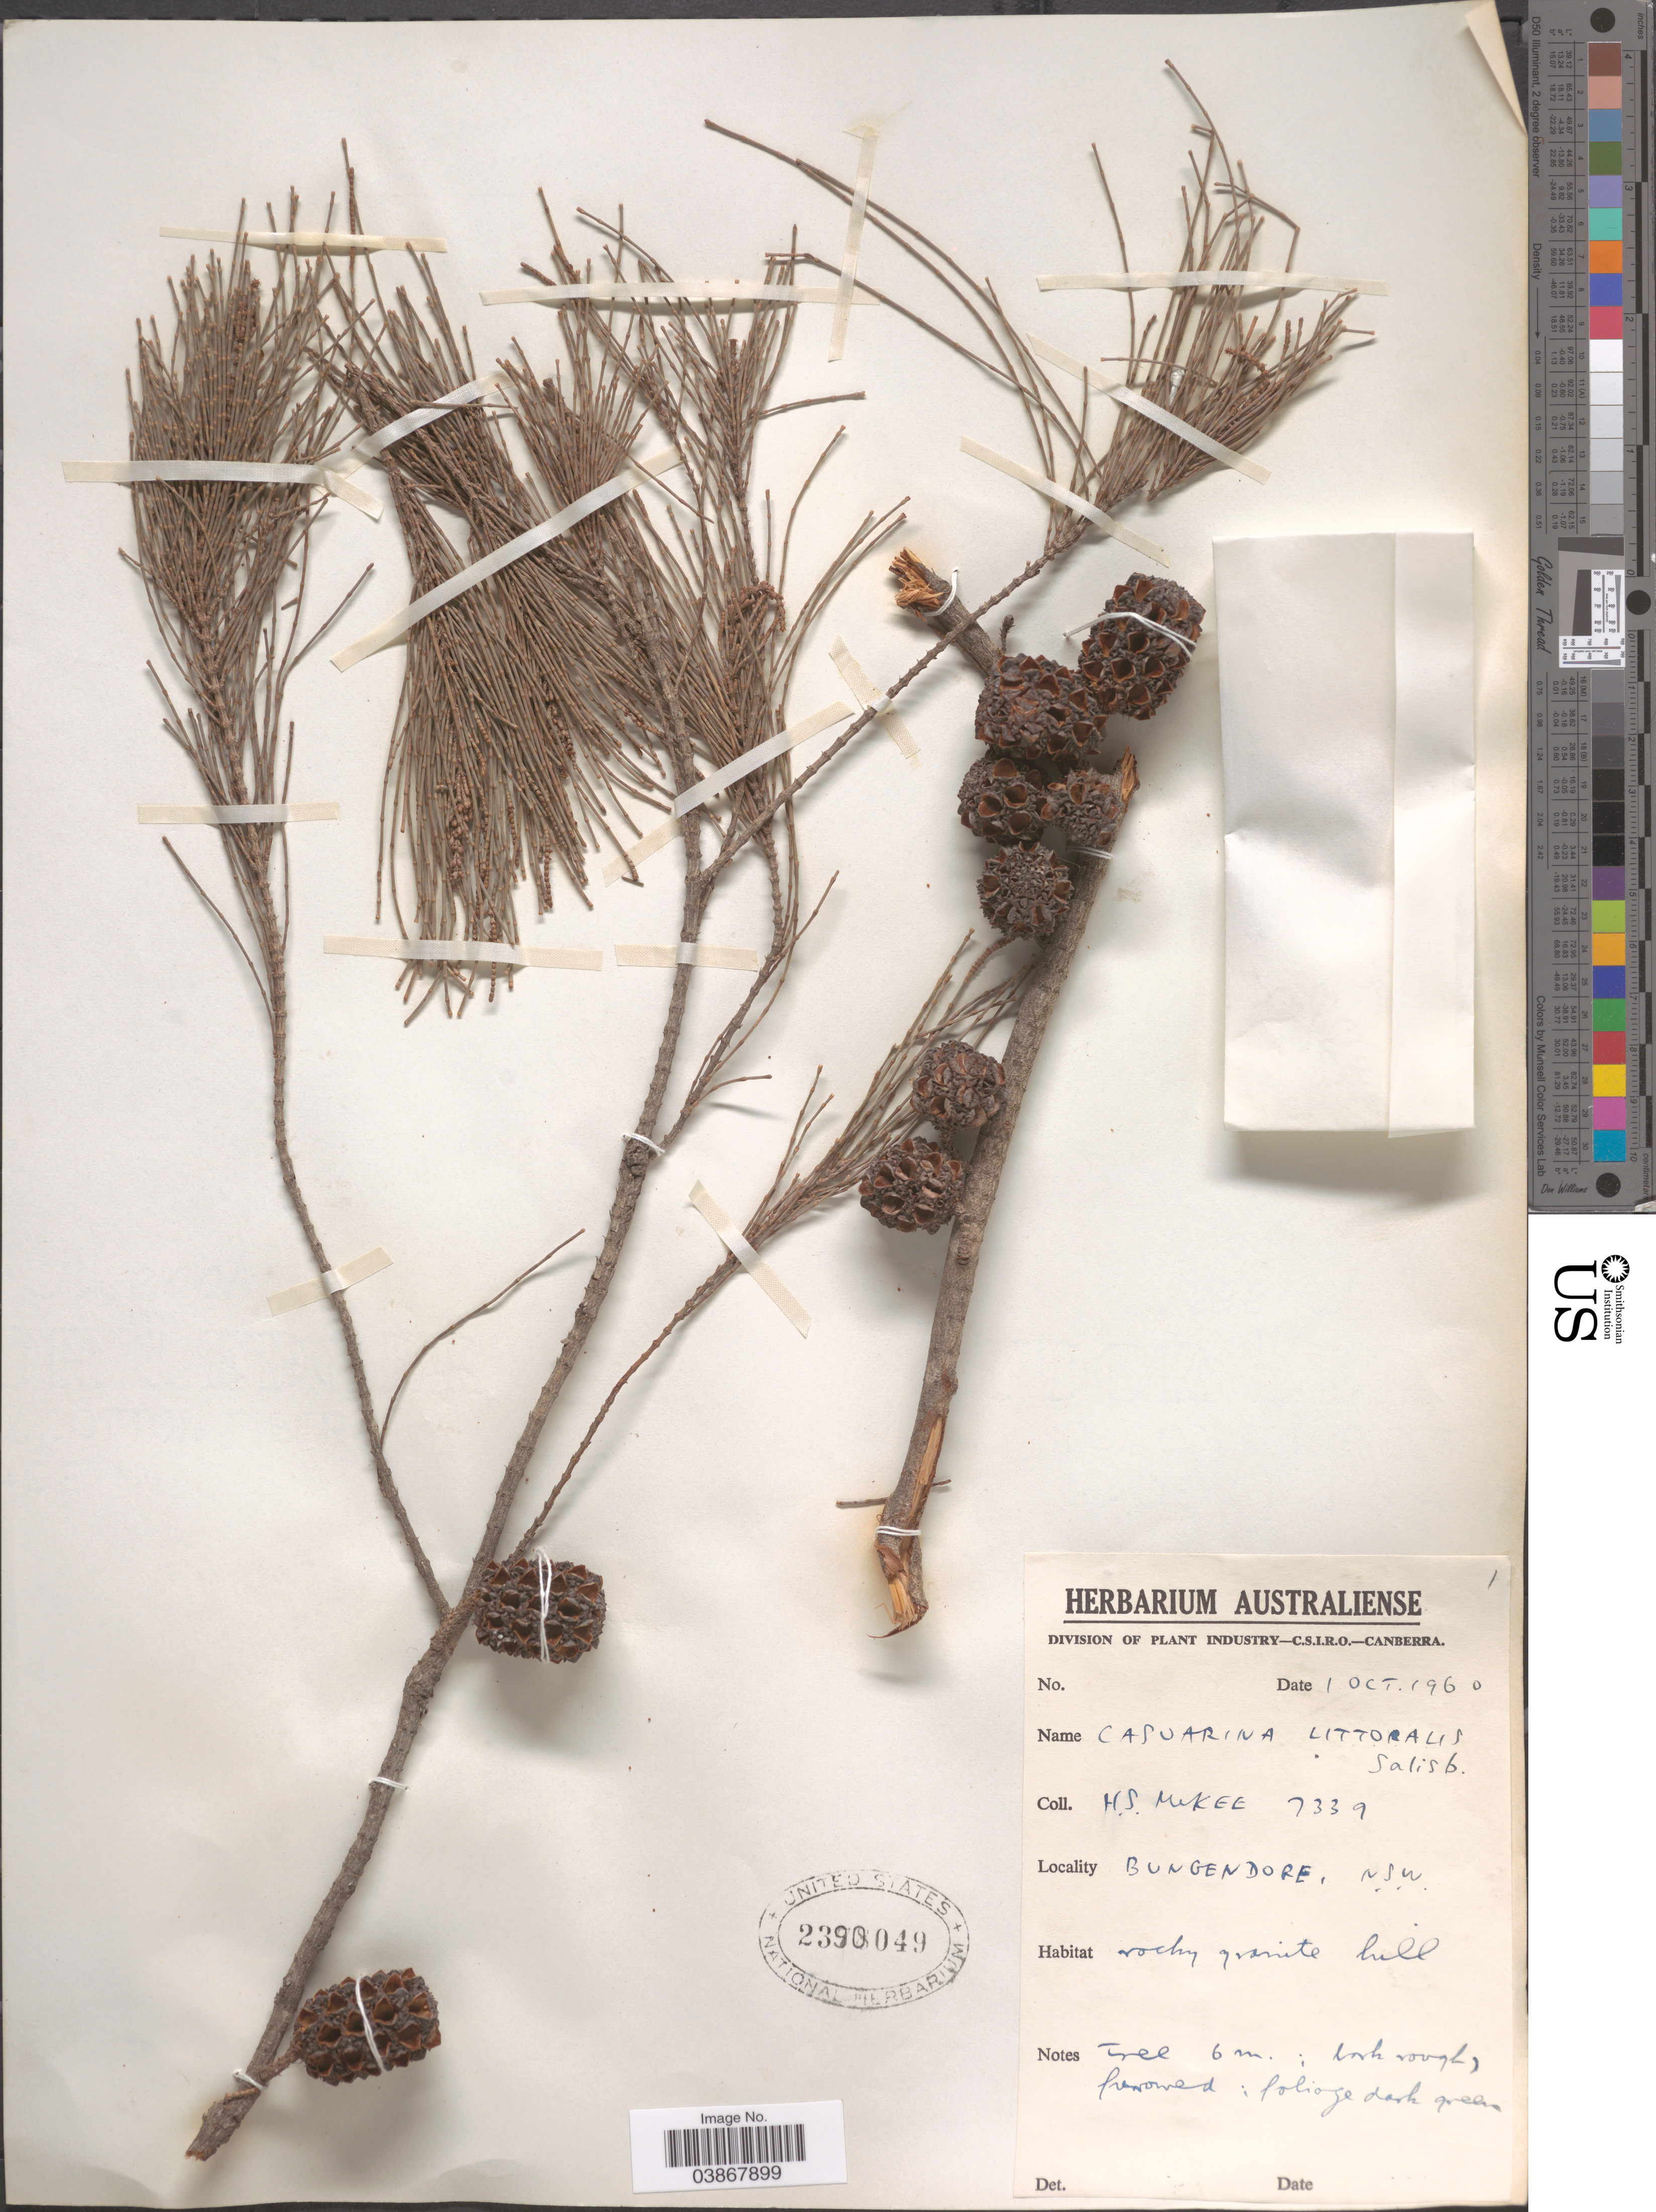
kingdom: Plantae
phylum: Tracheophyta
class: Magnoliopsida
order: Fagales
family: Casuarinaceae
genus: Casuarina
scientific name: Casuarina littoralis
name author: Salisb.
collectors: H. S. McKee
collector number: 7339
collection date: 1960-10-01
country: Australia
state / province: New South Wales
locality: Bungendore.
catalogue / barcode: US 2390049